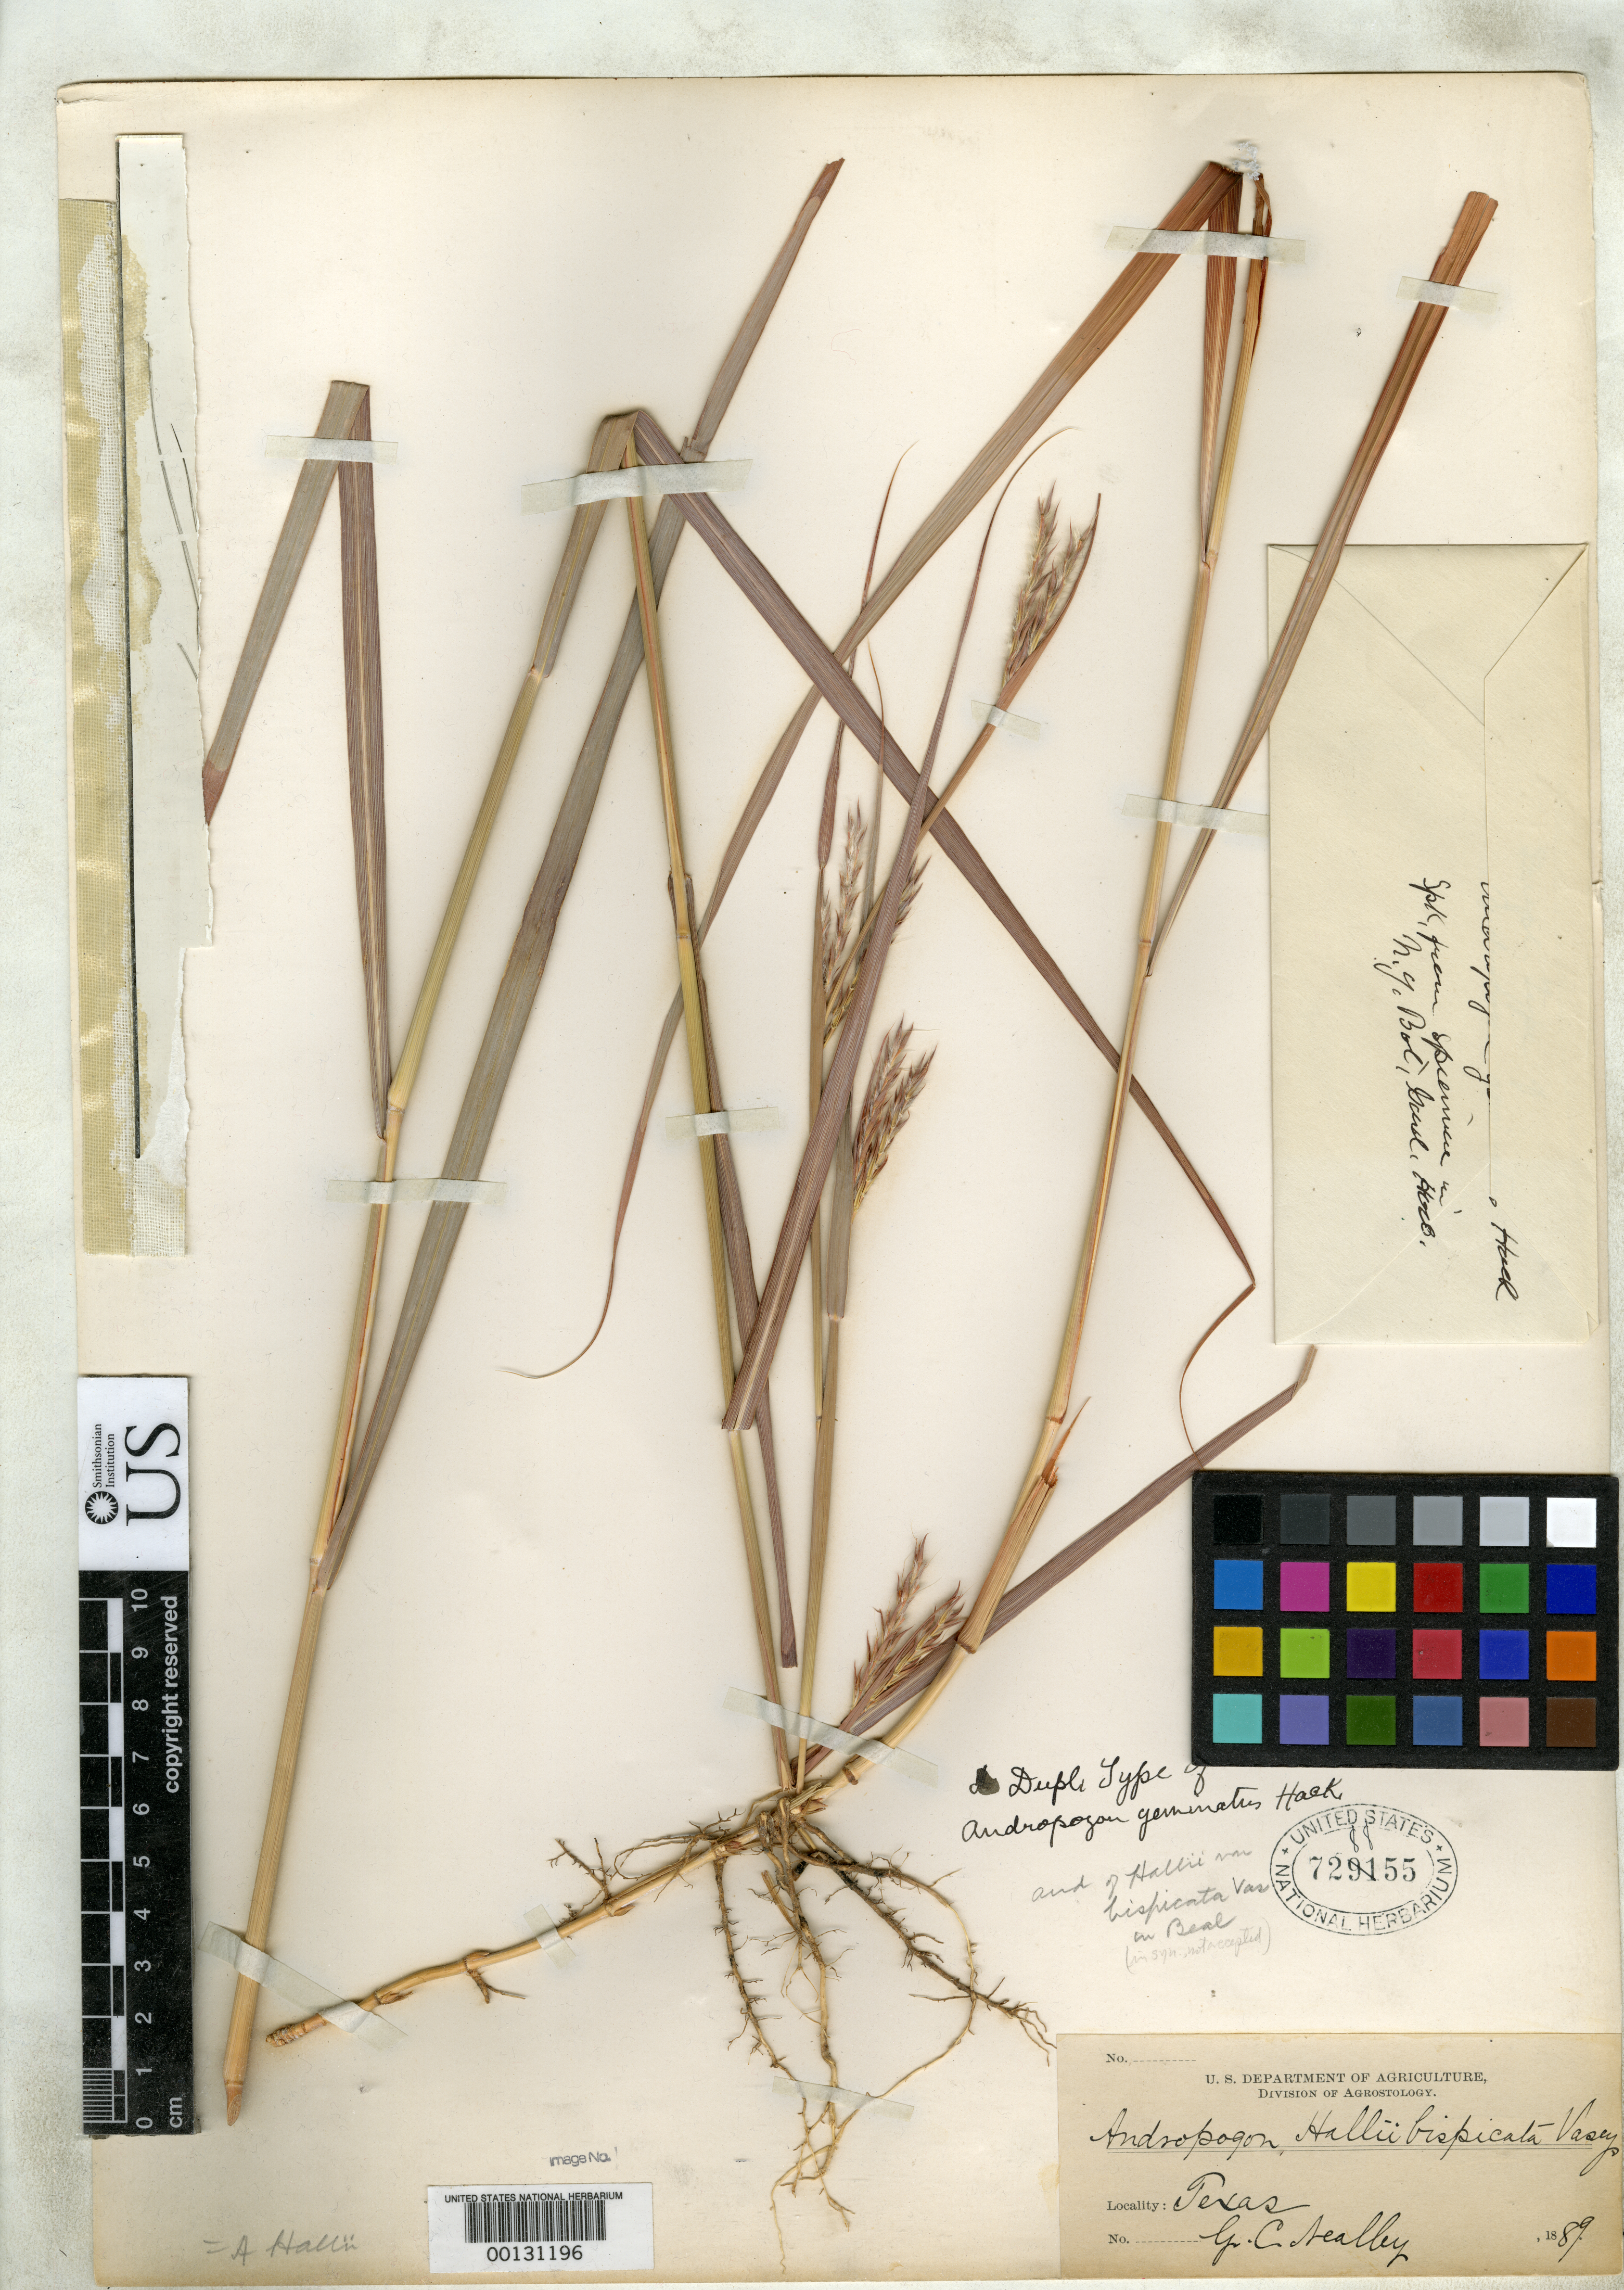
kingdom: Plantae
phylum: Tracheophyta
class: Liliopsida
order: Poales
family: Poaceae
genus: Andropogon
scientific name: Andropogon geminatus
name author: Hack. ex W.J. Beal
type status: Isotype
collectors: G. C. Nealley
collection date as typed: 1889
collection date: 1889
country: United States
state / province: Texas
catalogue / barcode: US 728855